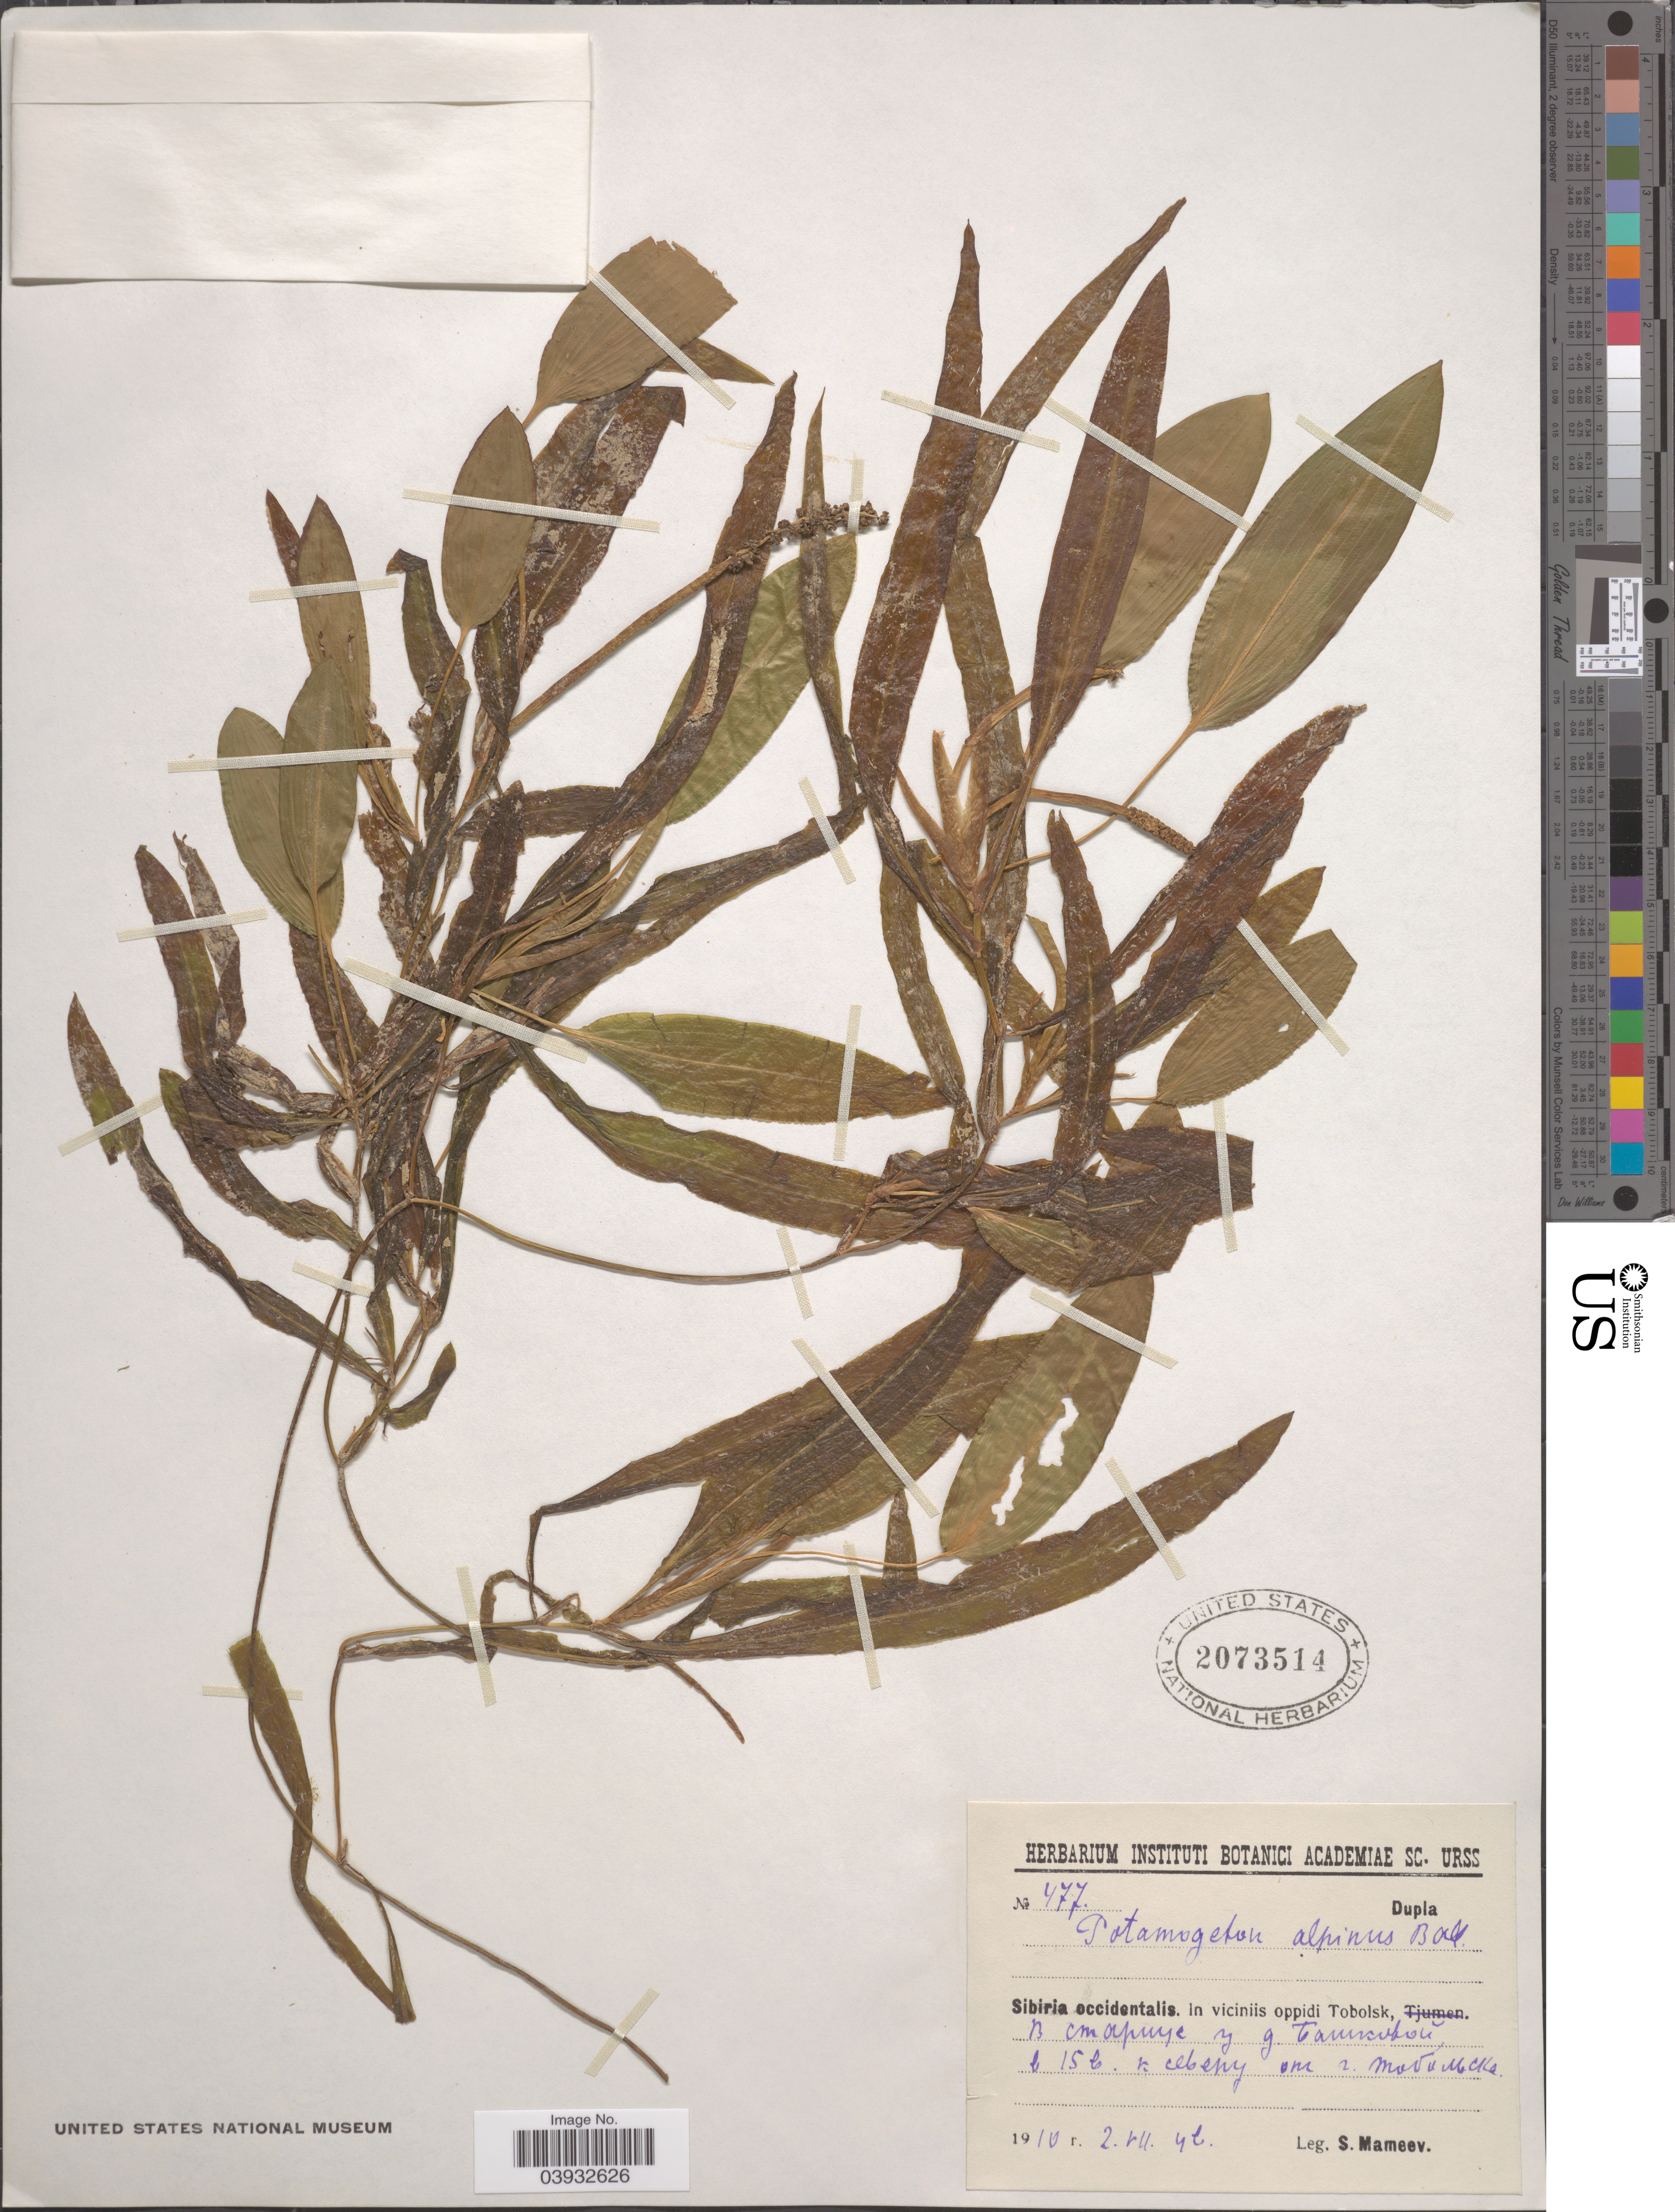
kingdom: Plantae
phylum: Tracheophyta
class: Liliopsida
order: Alismatales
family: Potamogetonaceae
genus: Potamogeton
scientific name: Potamogeton alpinus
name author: Balb.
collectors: S. Mameev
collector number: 477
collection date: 1910-07-02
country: Russian Federation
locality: Sibiria occidentalis. In viciniis oppidi Tobolsk, X.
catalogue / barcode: US 2073514